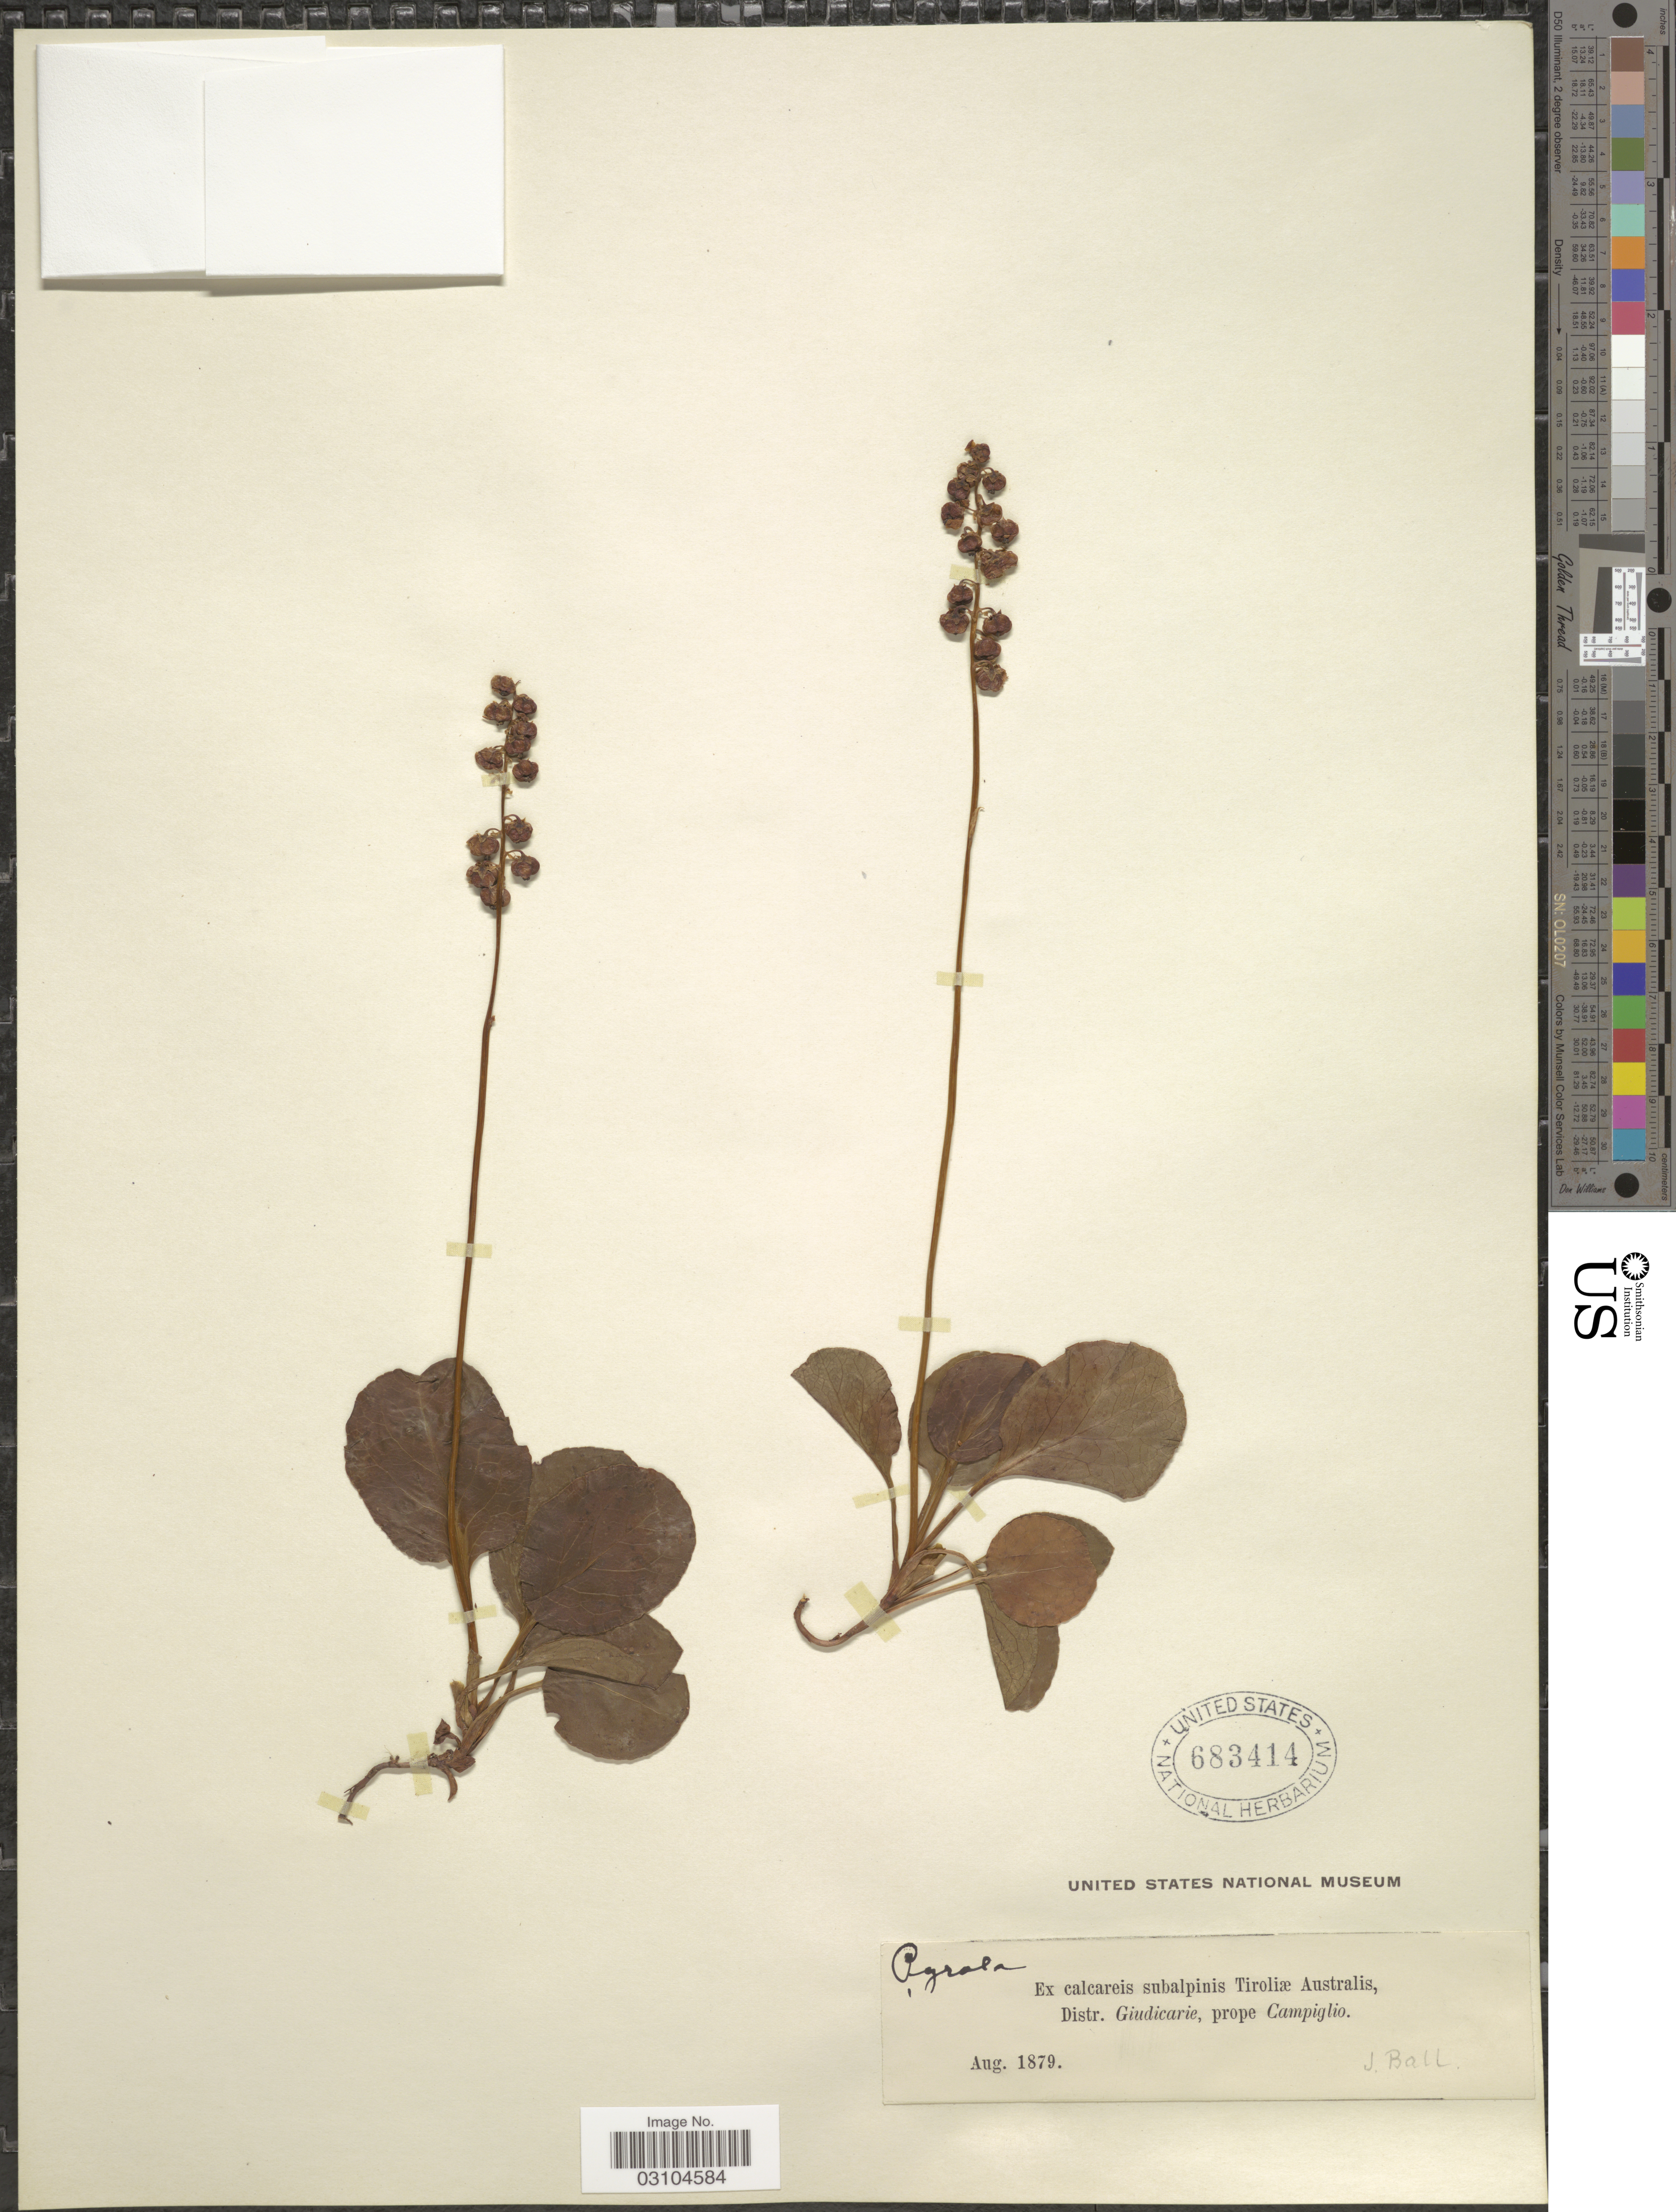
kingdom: Plantae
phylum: Tracheophyta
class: Magnoliopsida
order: Ericales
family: Ericaceae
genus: Pyrola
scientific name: Pyrola minor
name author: L.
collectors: J. Ball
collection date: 1879-08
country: Austria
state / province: Tirol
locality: Ex calcareis subalpinis Tiroliæ Australis, Distr. Giudicarie, prope Campiglio.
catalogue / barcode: US 683414